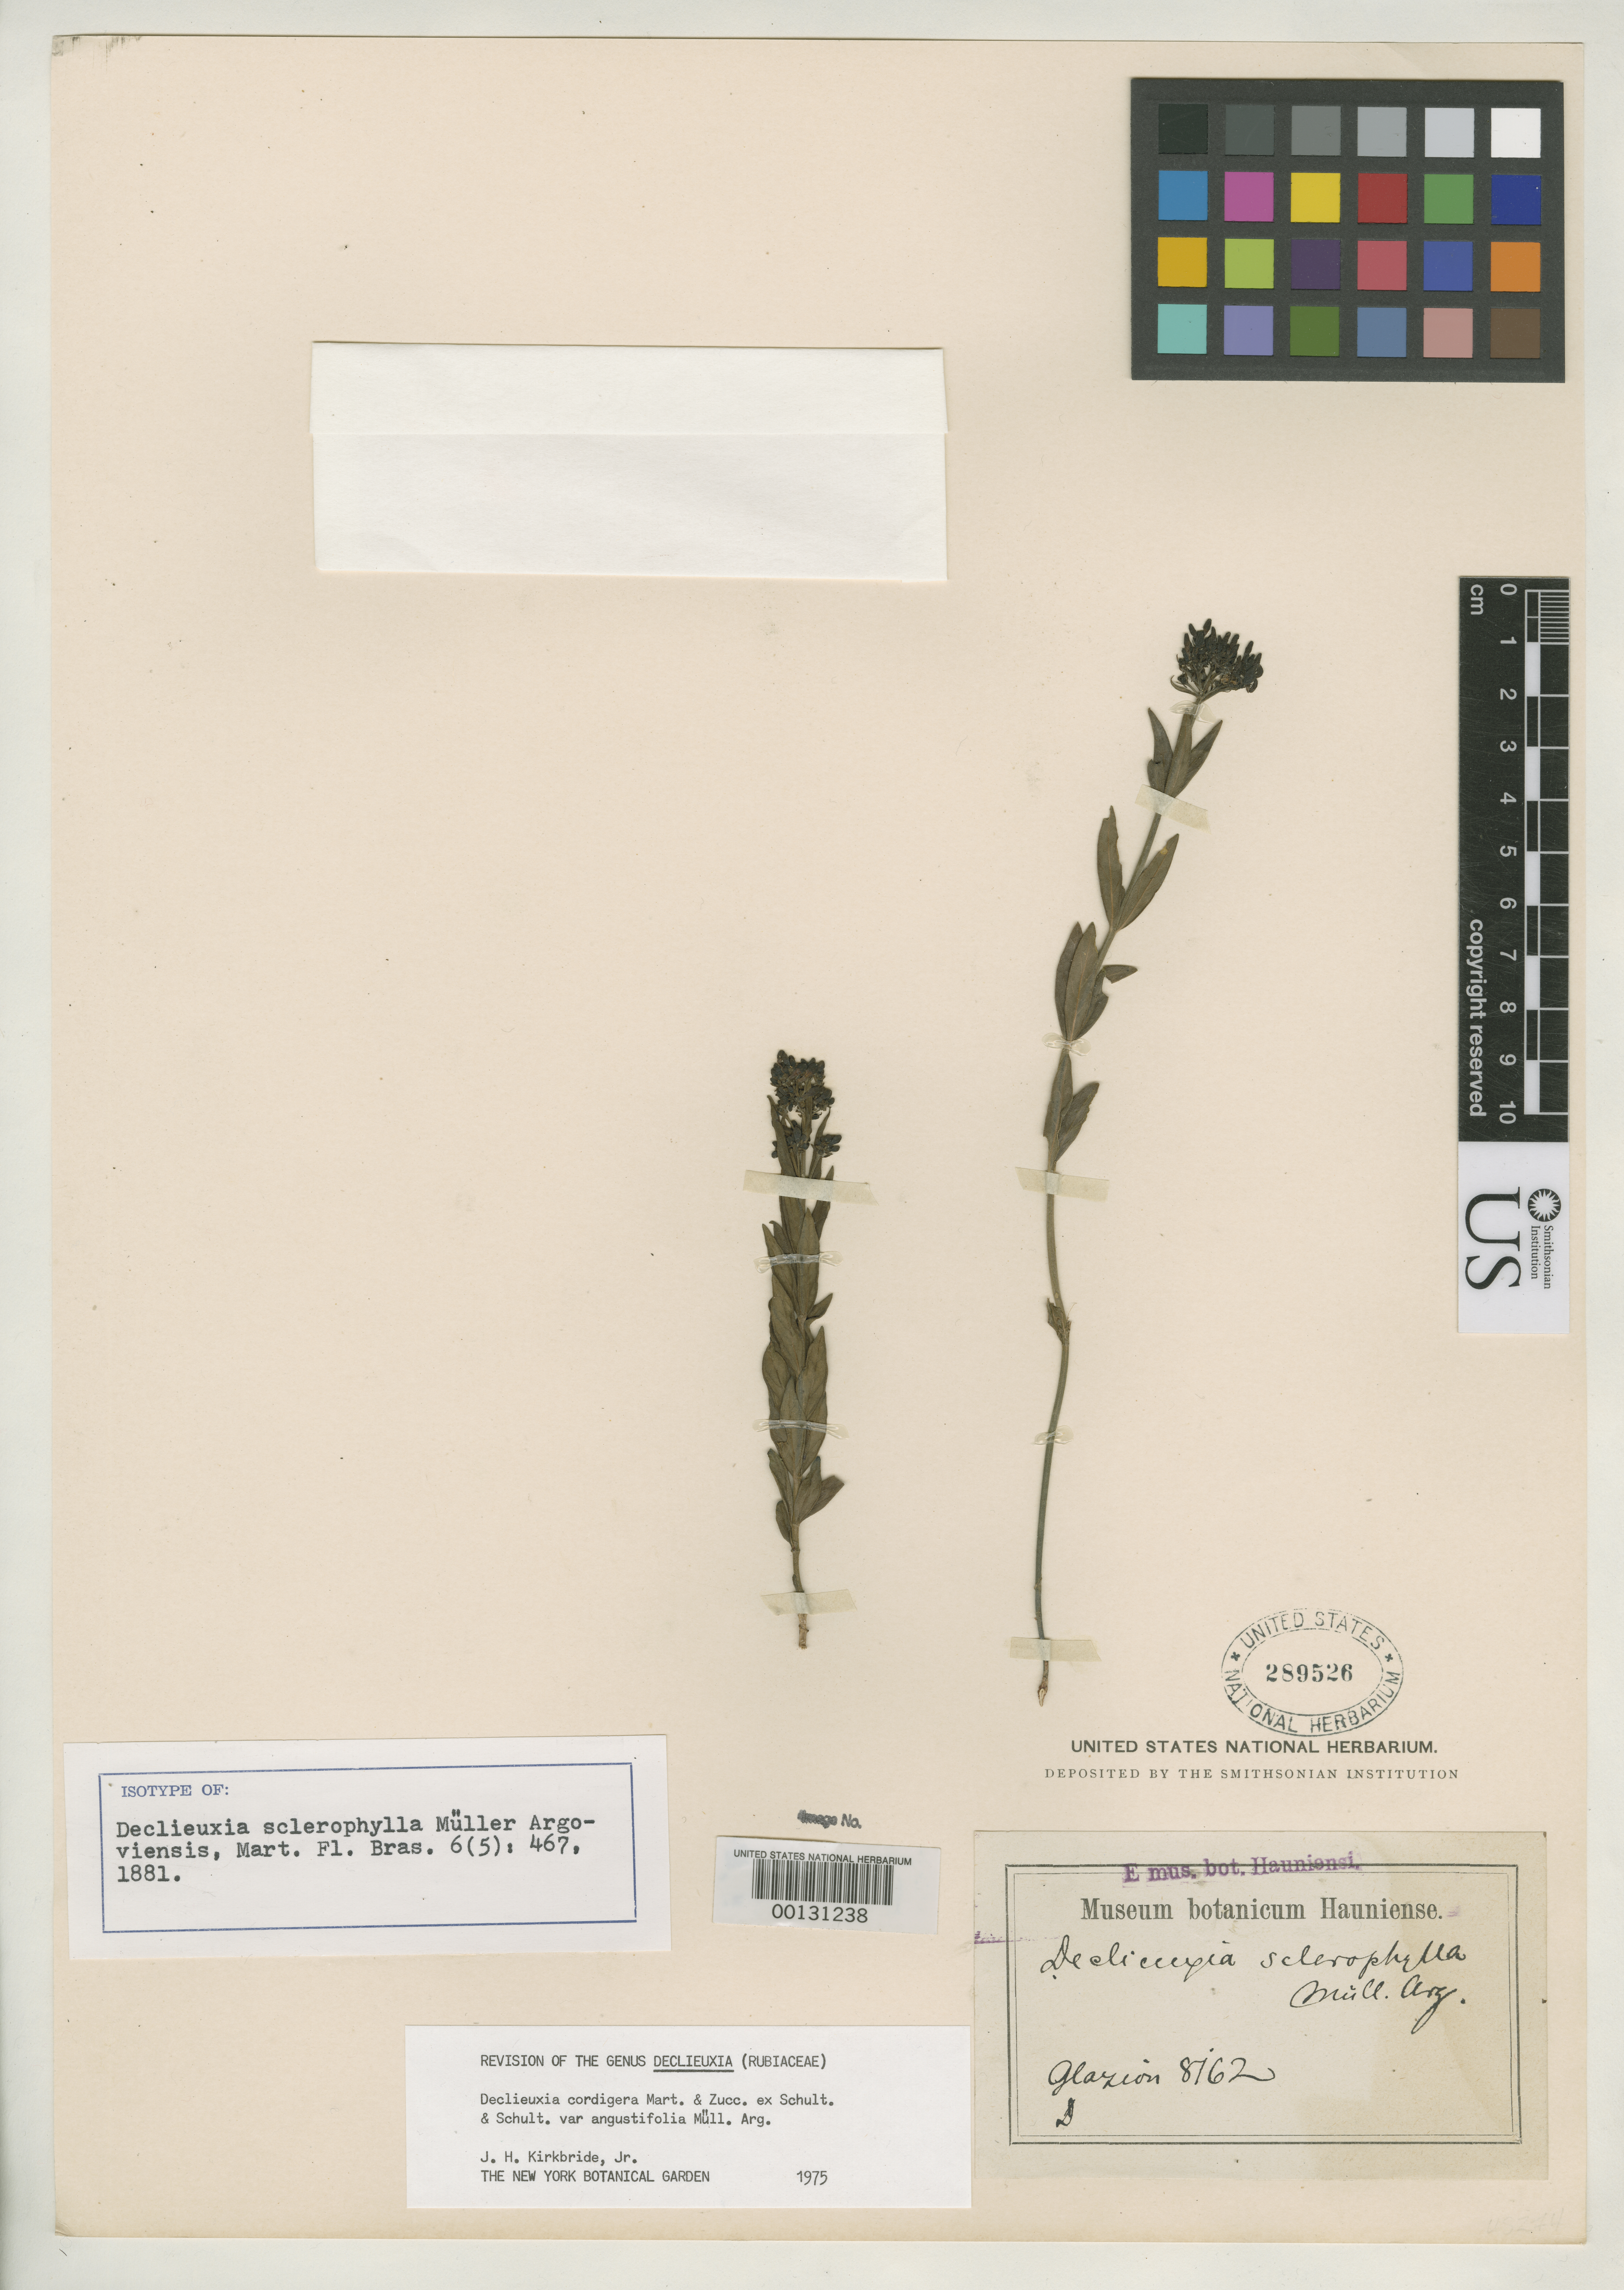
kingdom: Plantae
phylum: Tracheophyta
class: Magnoliopsida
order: Gentianales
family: Rubiaceae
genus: Declieuxia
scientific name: Declieuxia sclerophylla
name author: Müll. Arg. in Mart.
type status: Isotype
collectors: A. F. M. Glaziou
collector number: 8162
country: Brazil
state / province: Rio de Janeiro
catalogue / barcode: US 289526